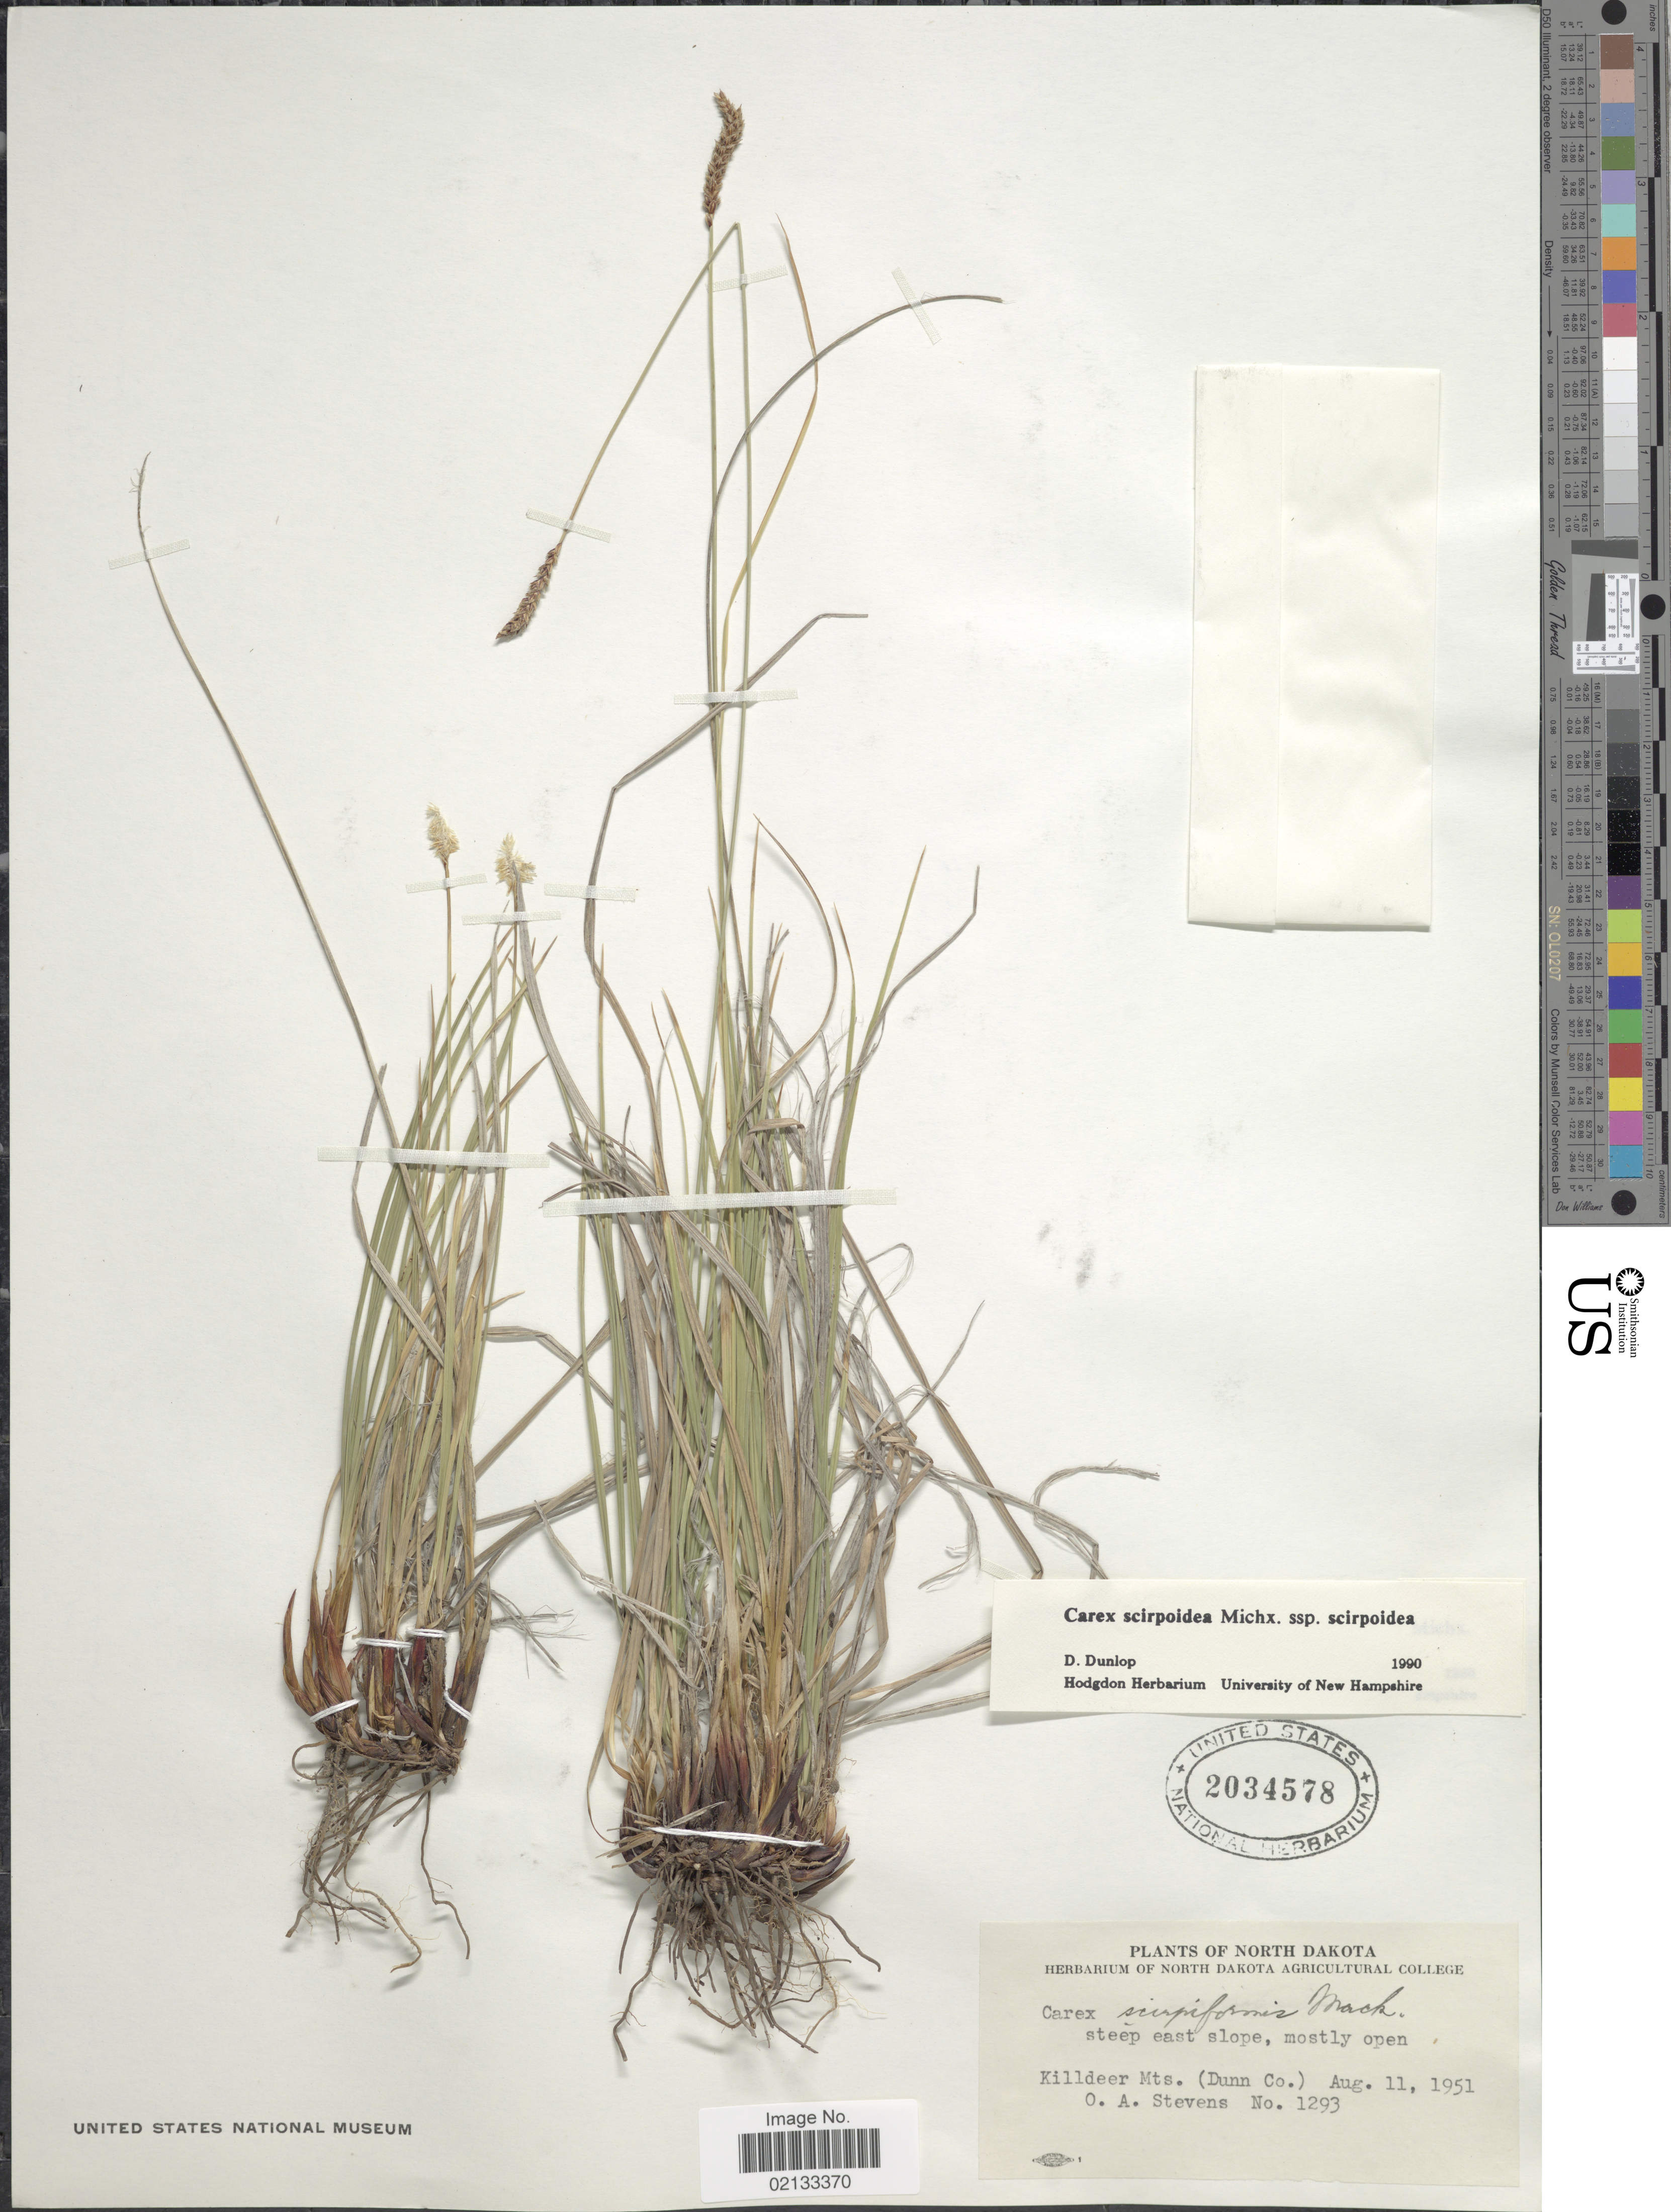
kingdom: Plantae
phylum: Tracheophyta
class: Liliopsida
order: Poales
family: Cyperaceae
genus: Carex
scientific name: Carex scirpoidea subsp. scirpoidea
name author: Michx.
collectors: O. A. Stevens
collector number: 1293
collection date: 1951-08-11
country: United States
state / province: North Dakota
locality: Steep east slope, mostly open, Killdeer Mts. (Dunn Co)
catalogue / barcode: US 2034578